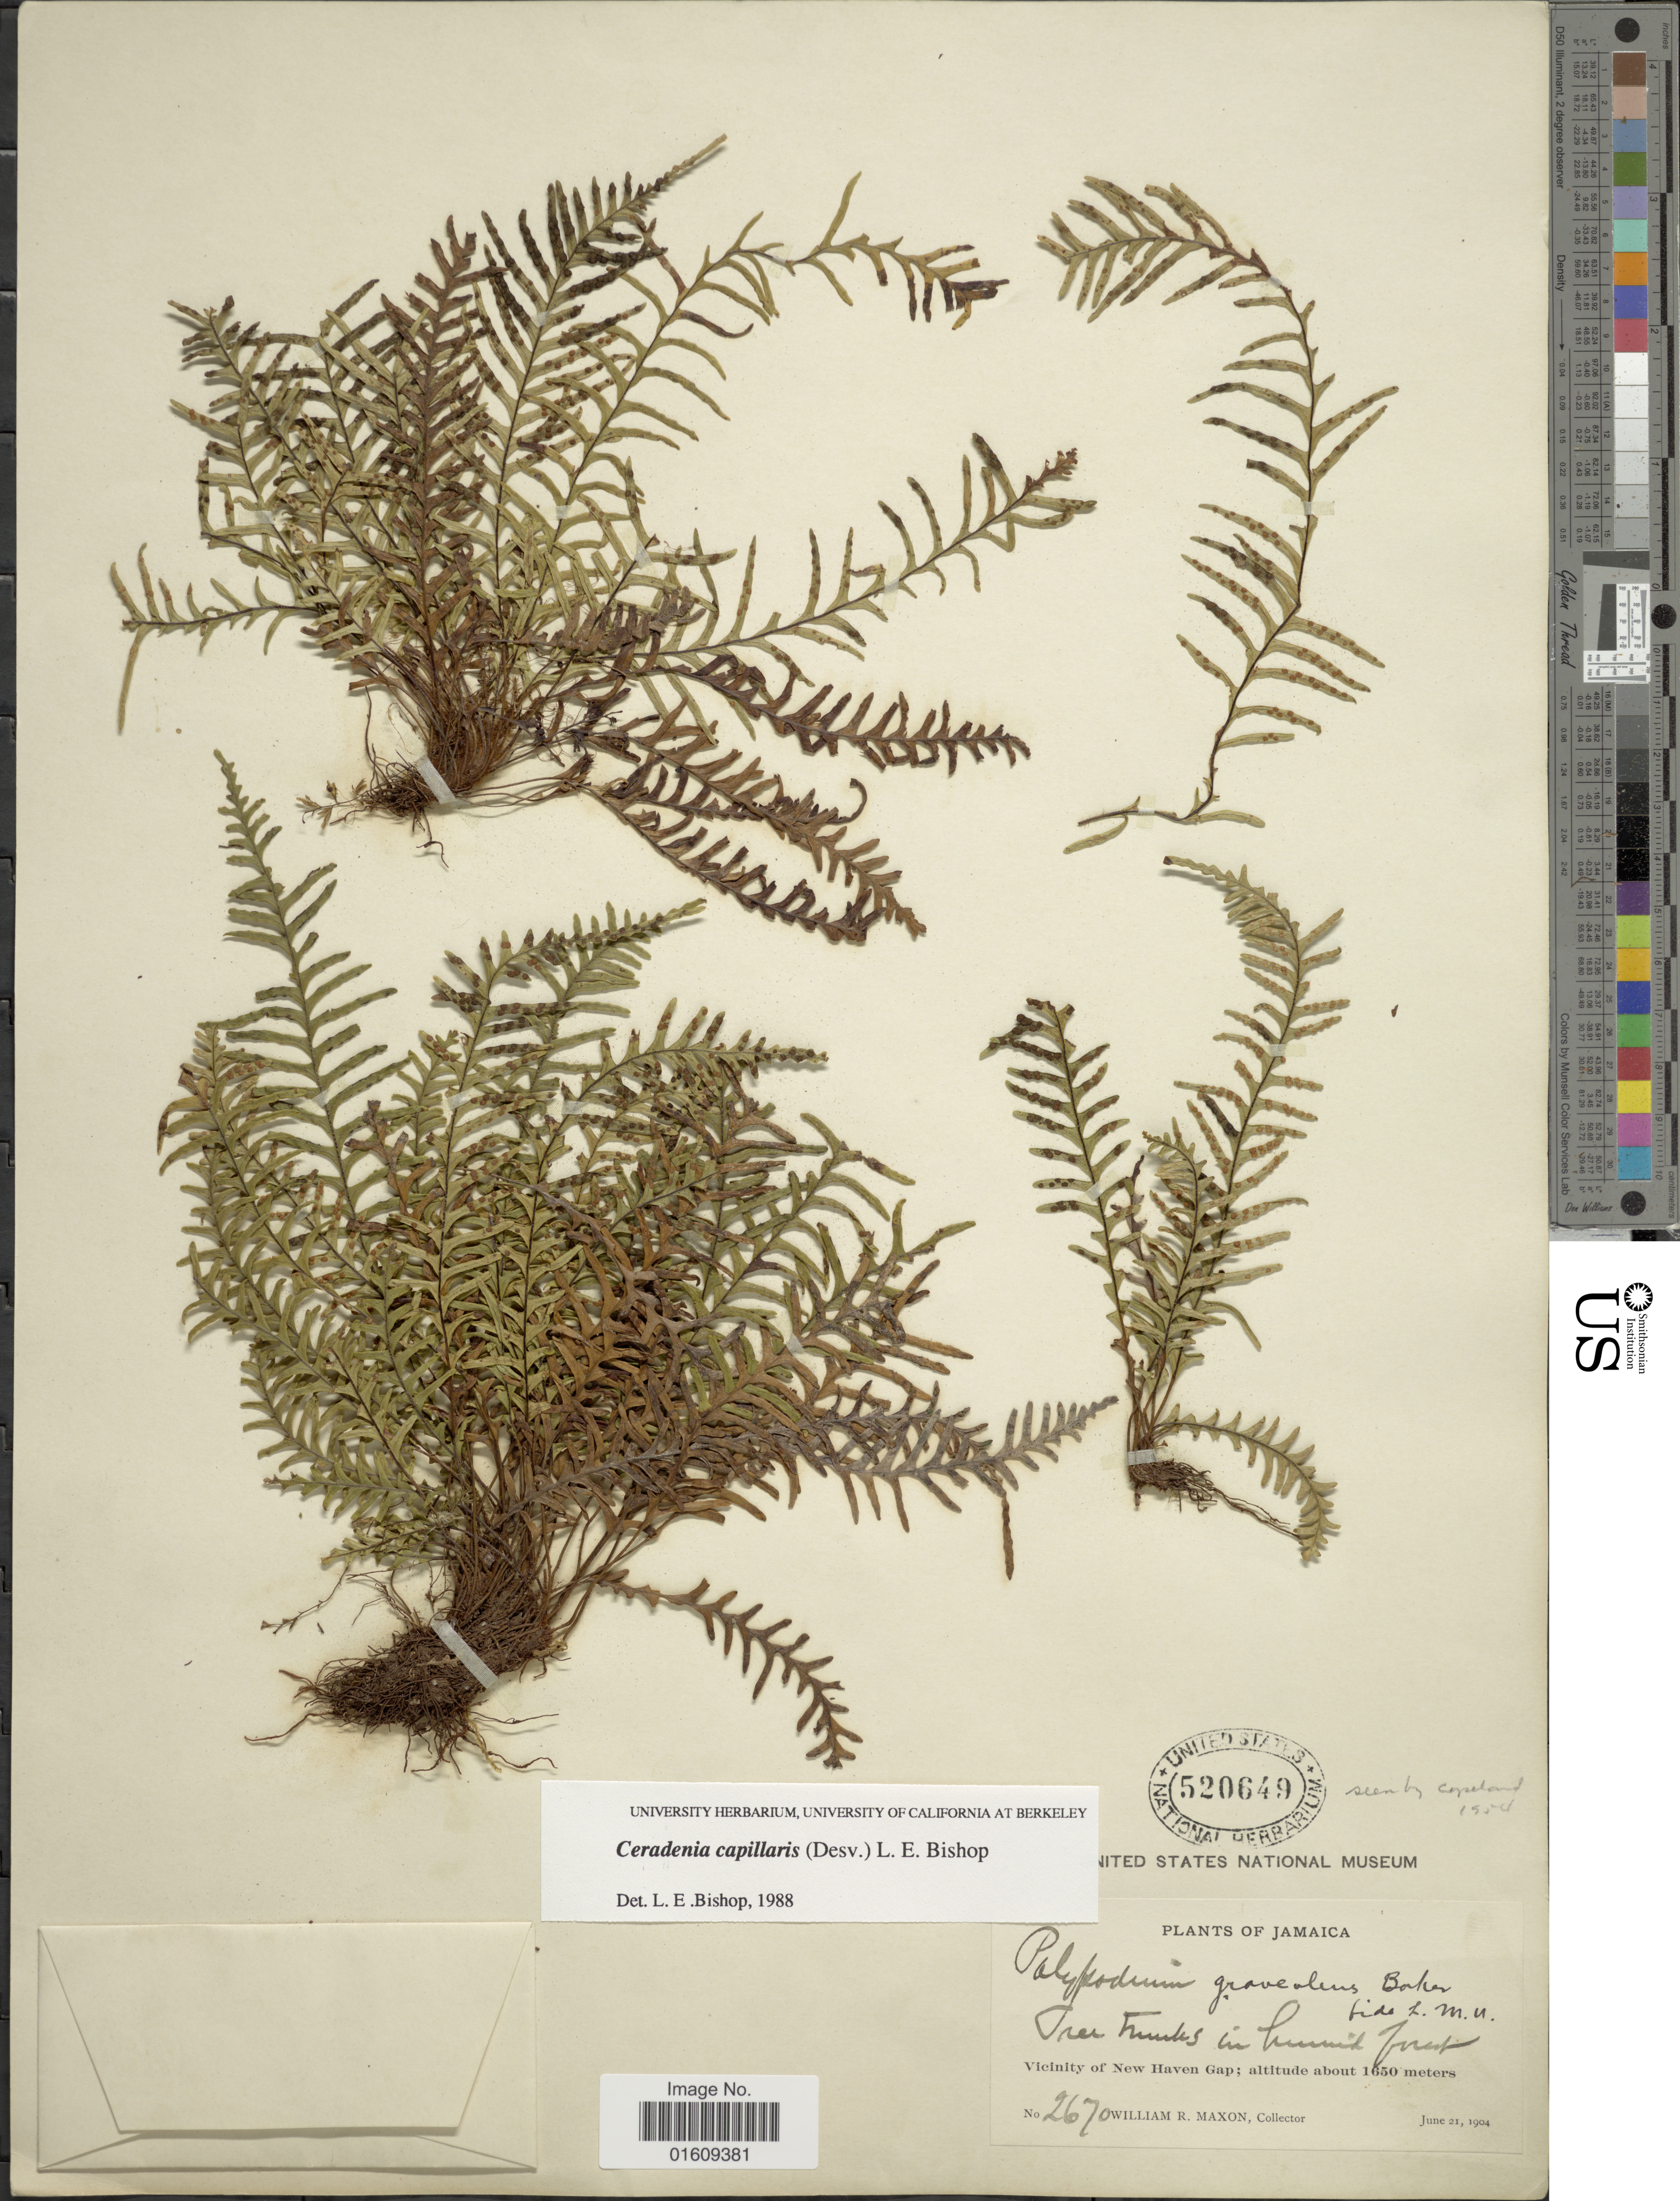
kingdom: Plantae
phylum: Tracheophyta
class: Polypodiopsida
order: Polypodiales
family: Polypodiaceae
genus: Ceradenia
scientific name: Ceradenia capillaris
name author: (Desv.) L.E. Bishop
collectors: W. R. Maxon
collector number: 2670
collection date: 1904-06-21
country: Jamaica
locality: Jamaica, Vicinity of New Haven Gap.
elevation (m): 1650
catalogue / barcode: US 520649